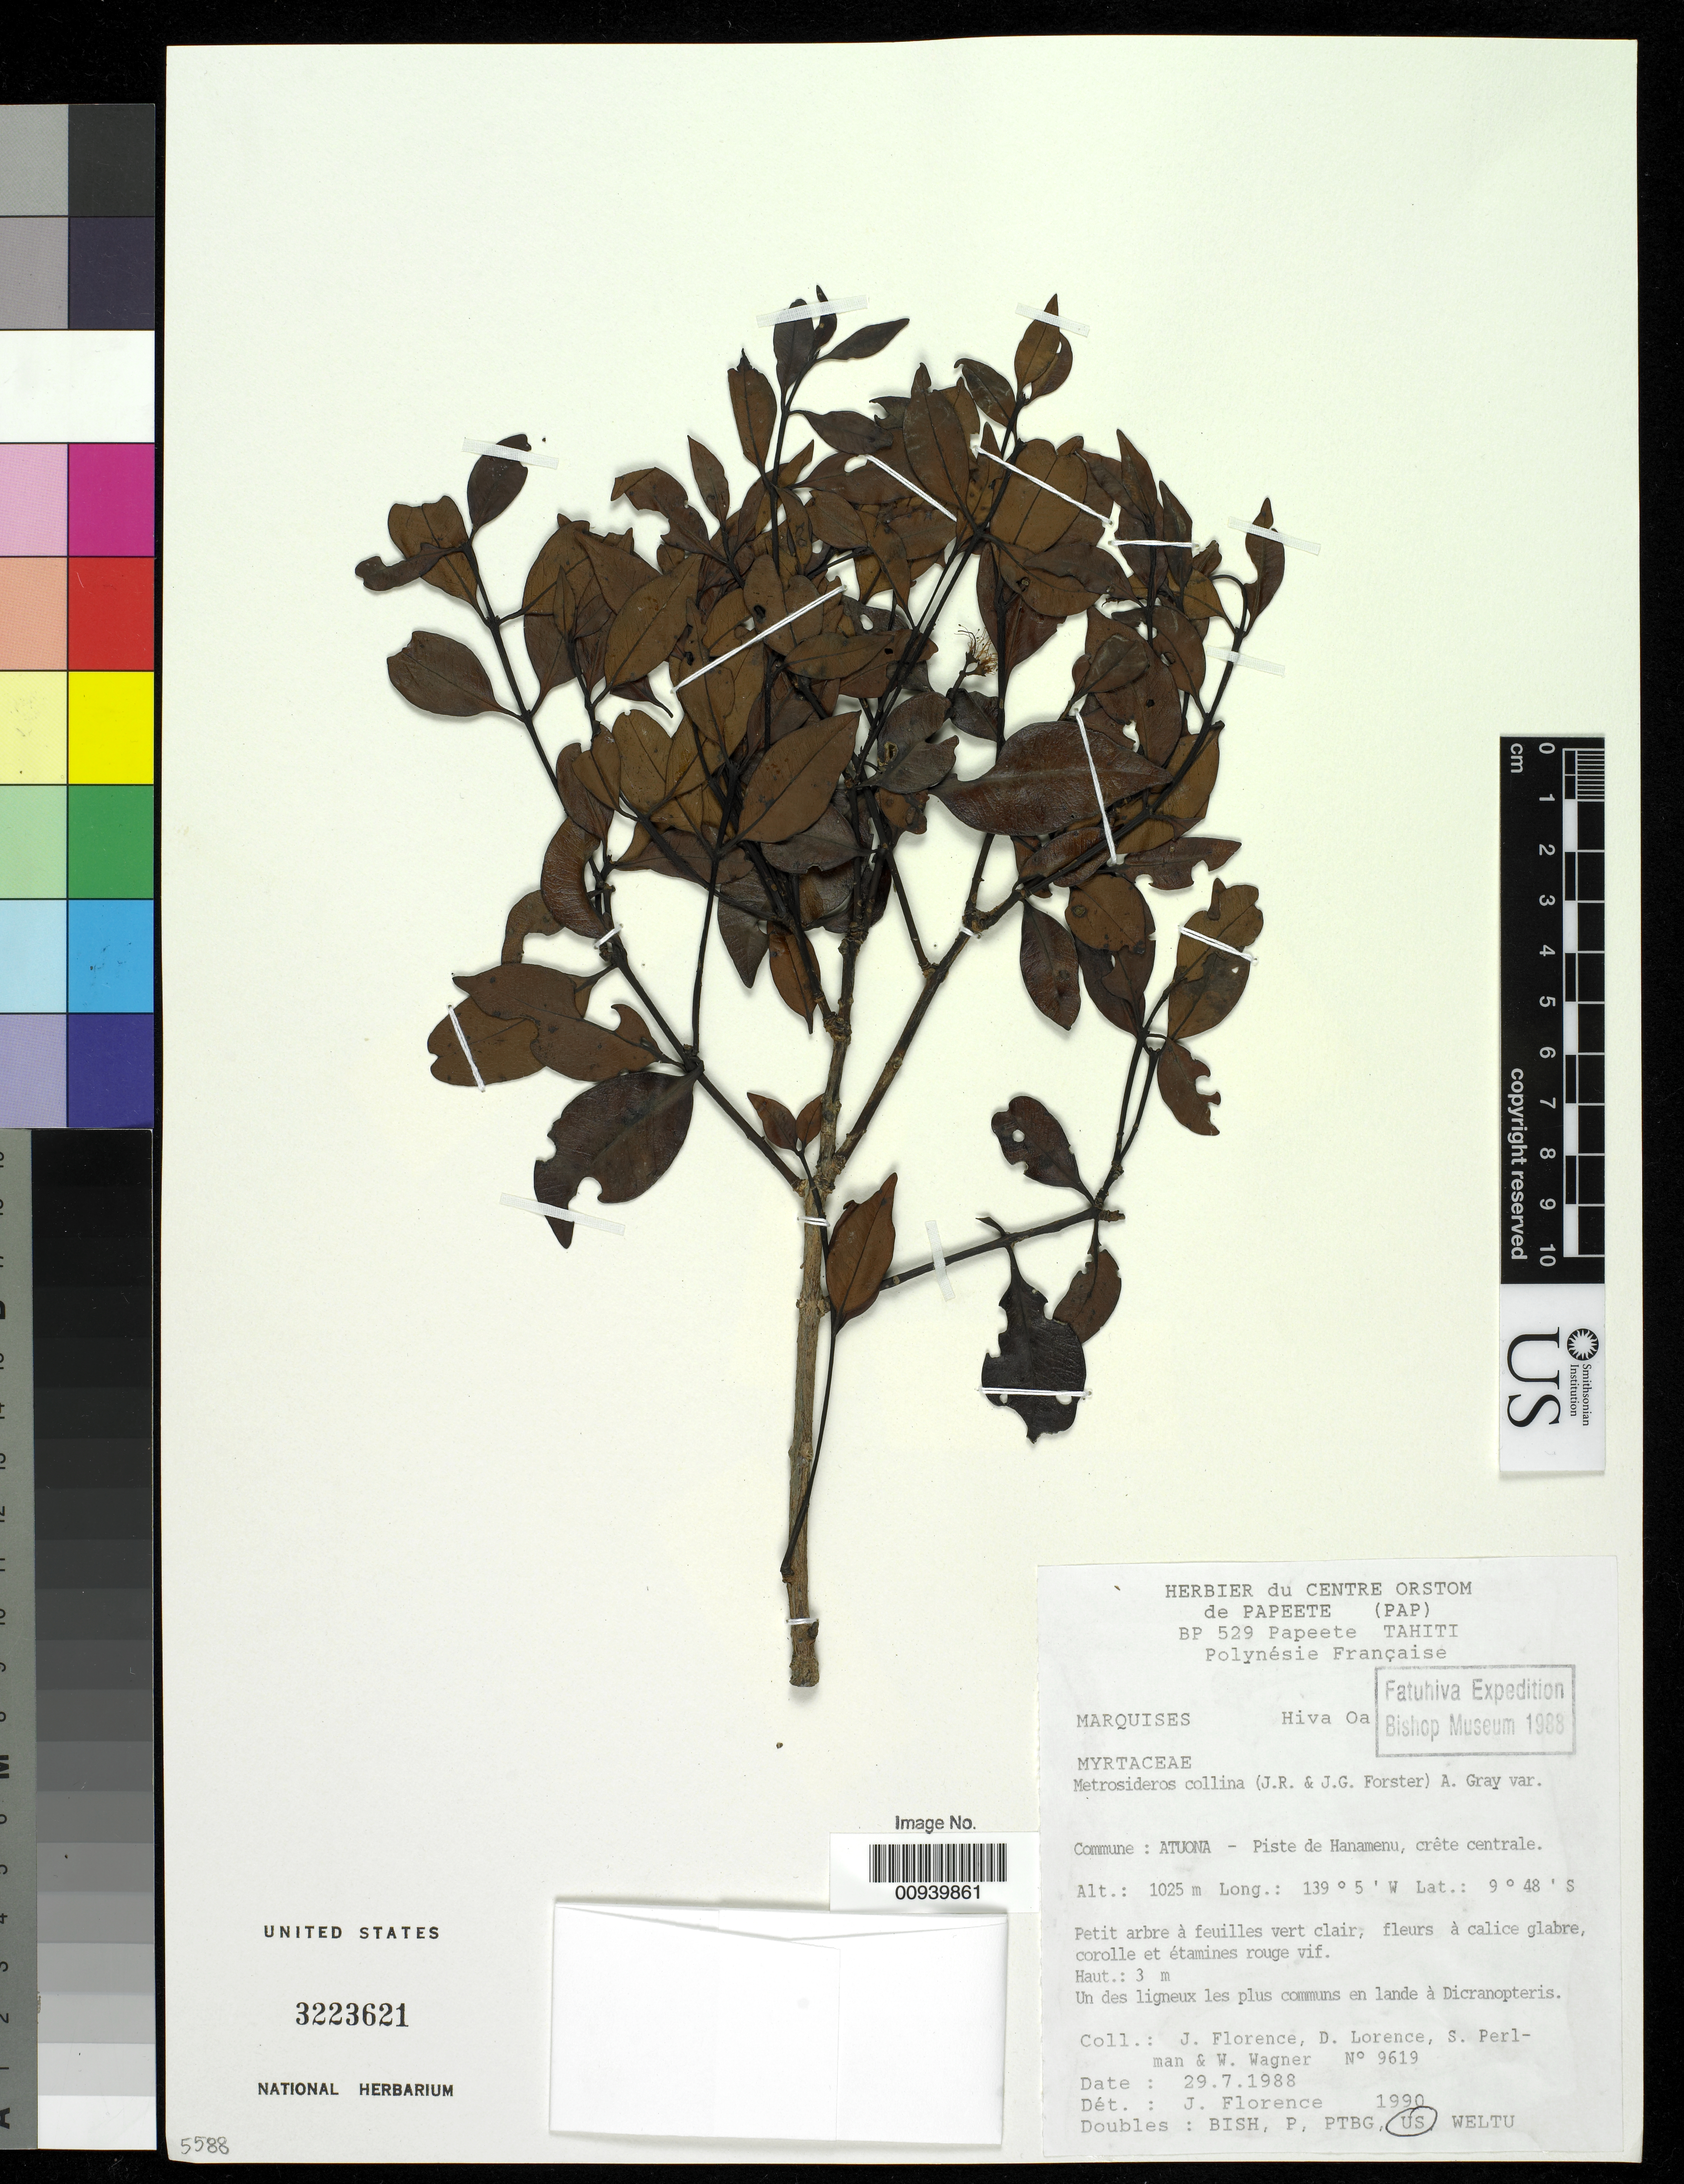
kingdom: Plantae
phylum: Tracheophyta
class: Magnoliopsida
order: Myrtales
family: Myrtaceae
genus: Metrosideros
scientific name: Metrosideros collina var. collina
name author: (J.R. Forst. & G. Forst.) A. Gray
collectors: J. Florence, S. Lorence, S. P. Perlman & W. L. Wagner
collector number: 9619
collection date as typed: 29 Jul 1988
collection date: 1988-07-29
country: French Polynesia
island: Hiva Oa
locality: Atuona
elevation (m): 1025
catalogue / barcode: US 3223621